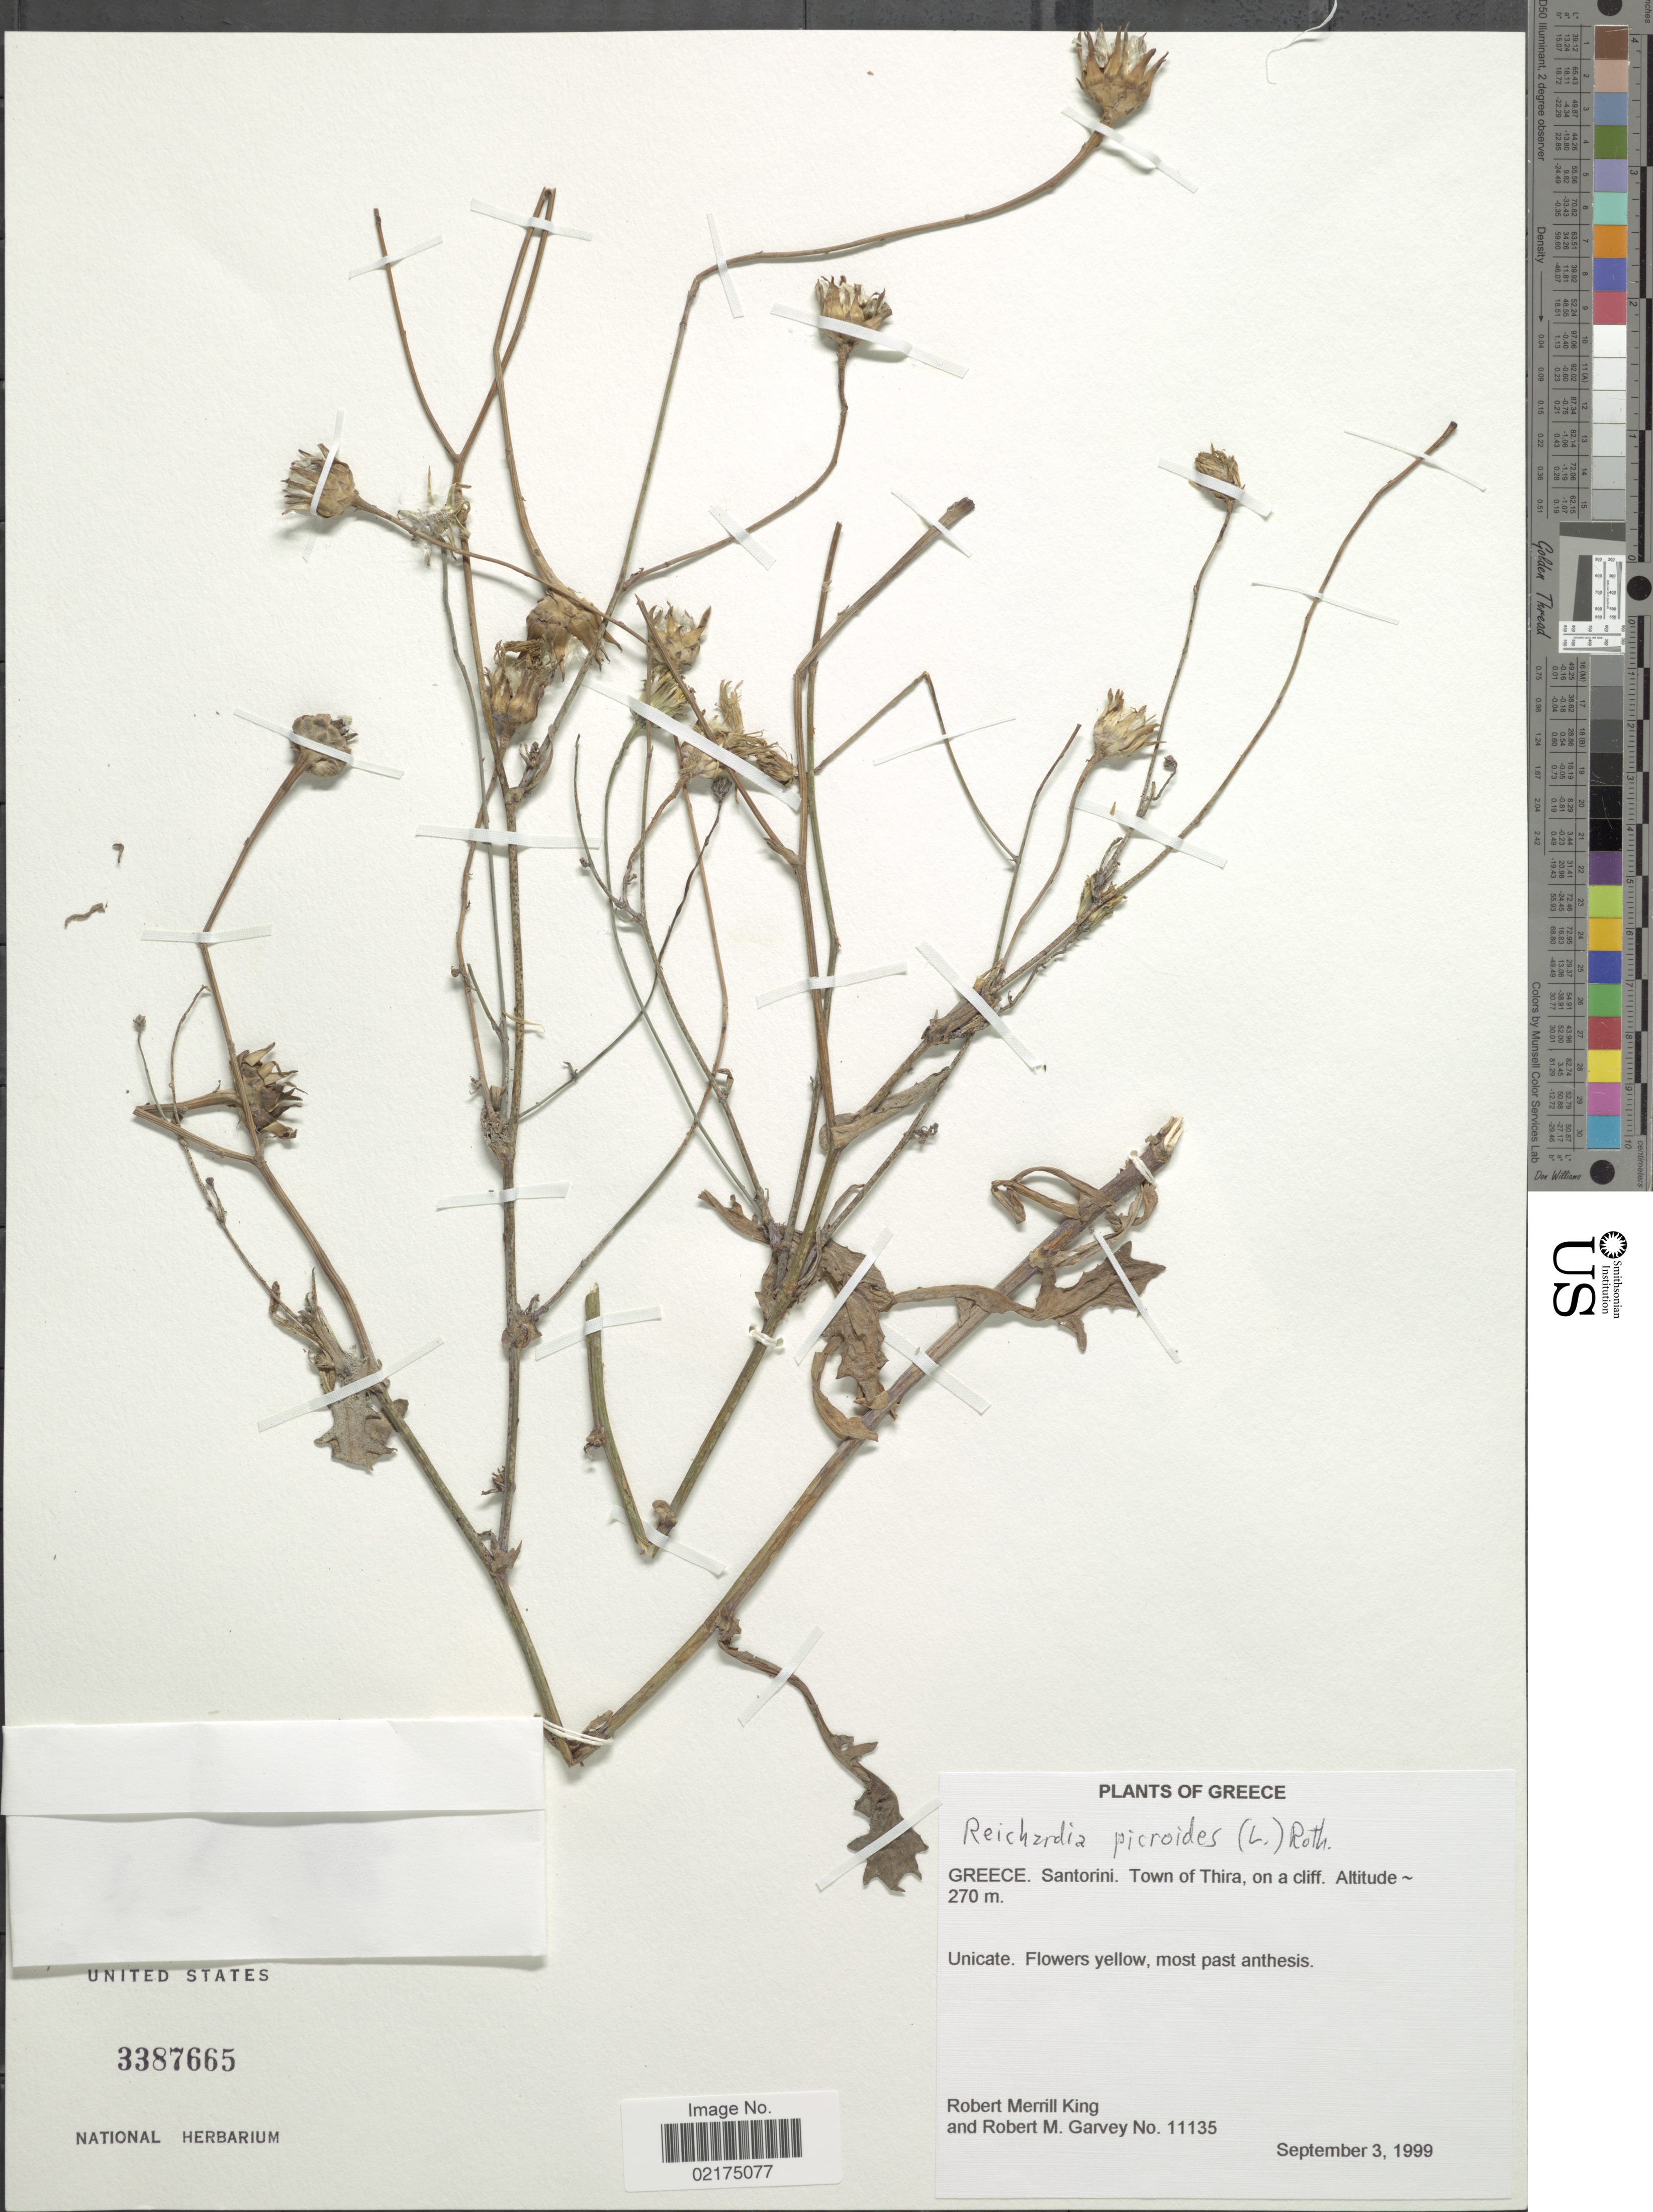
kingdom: Plantae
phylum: Tracheophyta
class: Magnoliopsida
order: Asterales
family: Asteraceae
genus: Reichardia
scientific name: Reichardia picroides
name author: (L.) Roth.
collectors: R. M. King & R. Garvey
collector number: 11135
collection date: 1999-09-03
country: Greece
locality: Santorini. Town of Thira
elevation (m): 270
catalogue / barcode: US 3387665